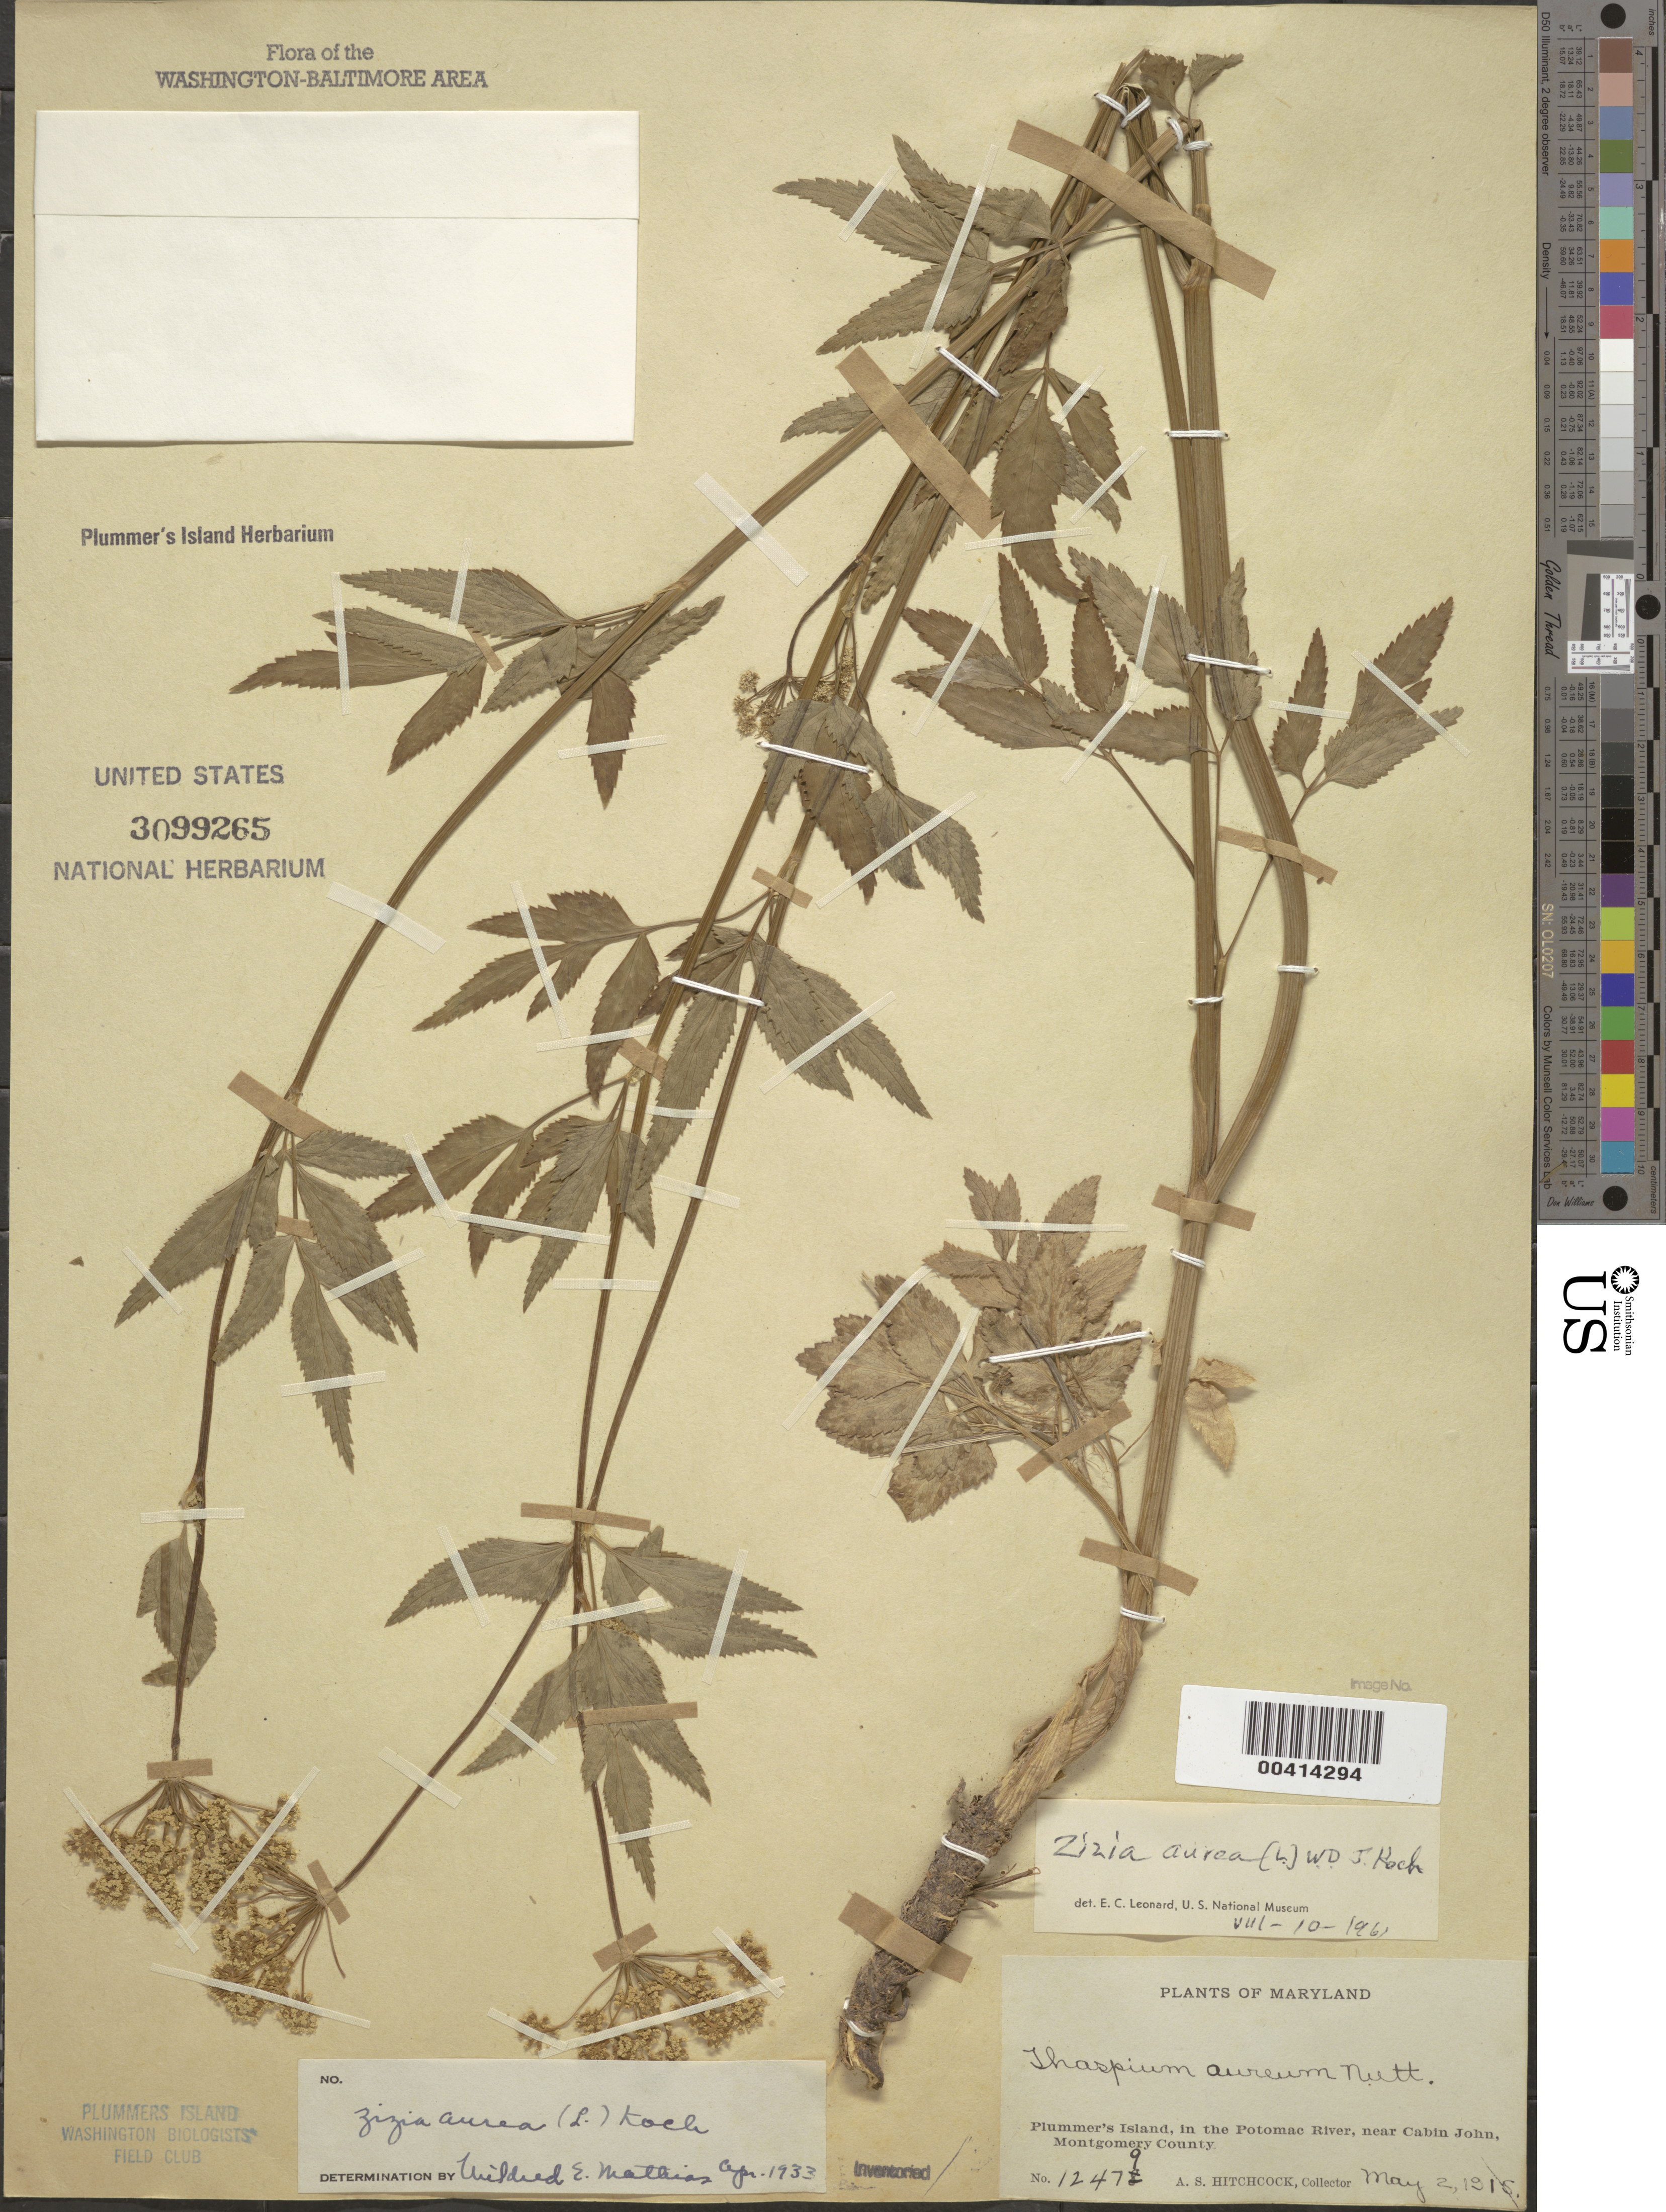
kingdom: Plantae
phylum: Tracheophyta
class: Magnoliopsida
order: Apiales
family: Apiaceae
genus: Zizia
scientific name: Zizia aurea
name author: (L.) Koch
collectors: A. S. Hitchcock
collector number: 12479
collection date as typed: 20 May 1915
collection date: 1915-05-20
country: United States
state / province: Maryland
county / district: Montgomery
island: Plummers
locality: Plummer's Island C. & O. Canal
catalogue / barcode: US 3099265